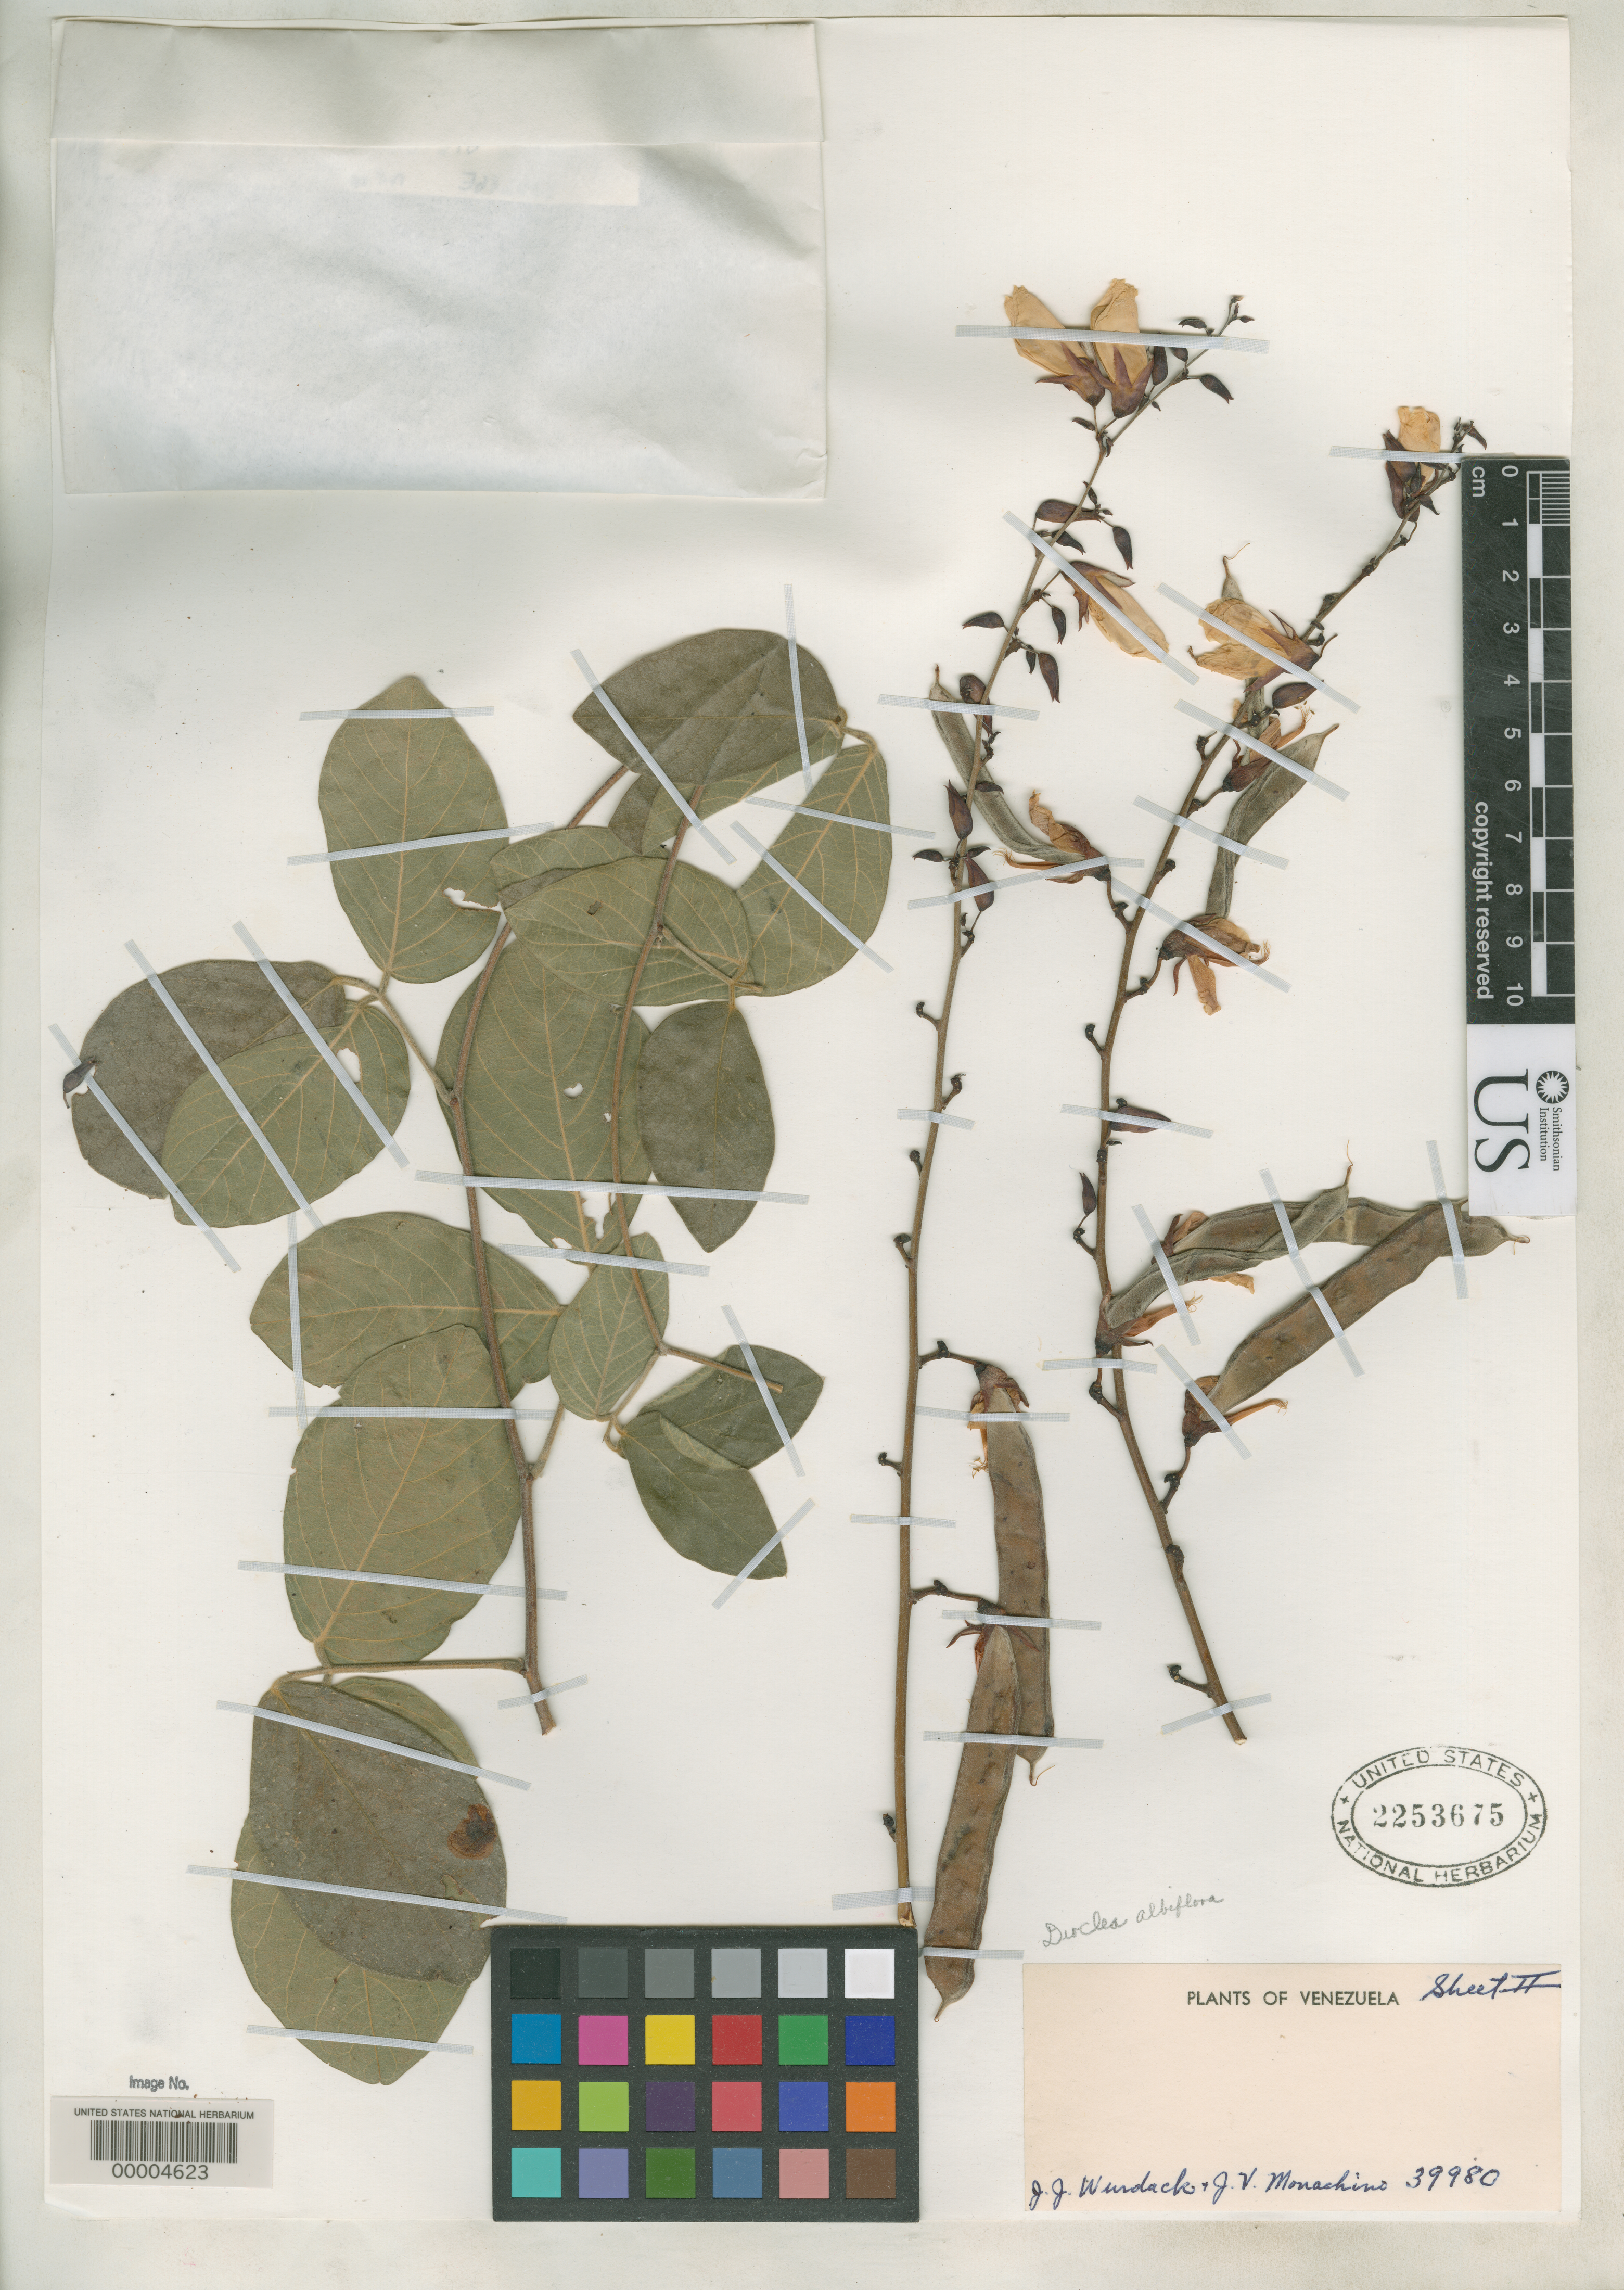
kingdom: Plantae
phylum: Tracheophyta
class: Magnoliopsida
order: Fabales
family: Fabaceae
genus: Dioclea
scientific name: Dioclea albiflora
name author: R.S. Cowan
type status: Isotype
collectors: J. J. Wurdack & J. V. Monachino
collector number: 39980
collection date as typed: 19 Dec 1955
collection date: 1955-12-19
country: Venezuela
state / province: Bolivar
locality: Piedra Narinare, E bank of Rio Orinoco opposite head of Isla El Gallo.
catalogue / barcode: US 2253675